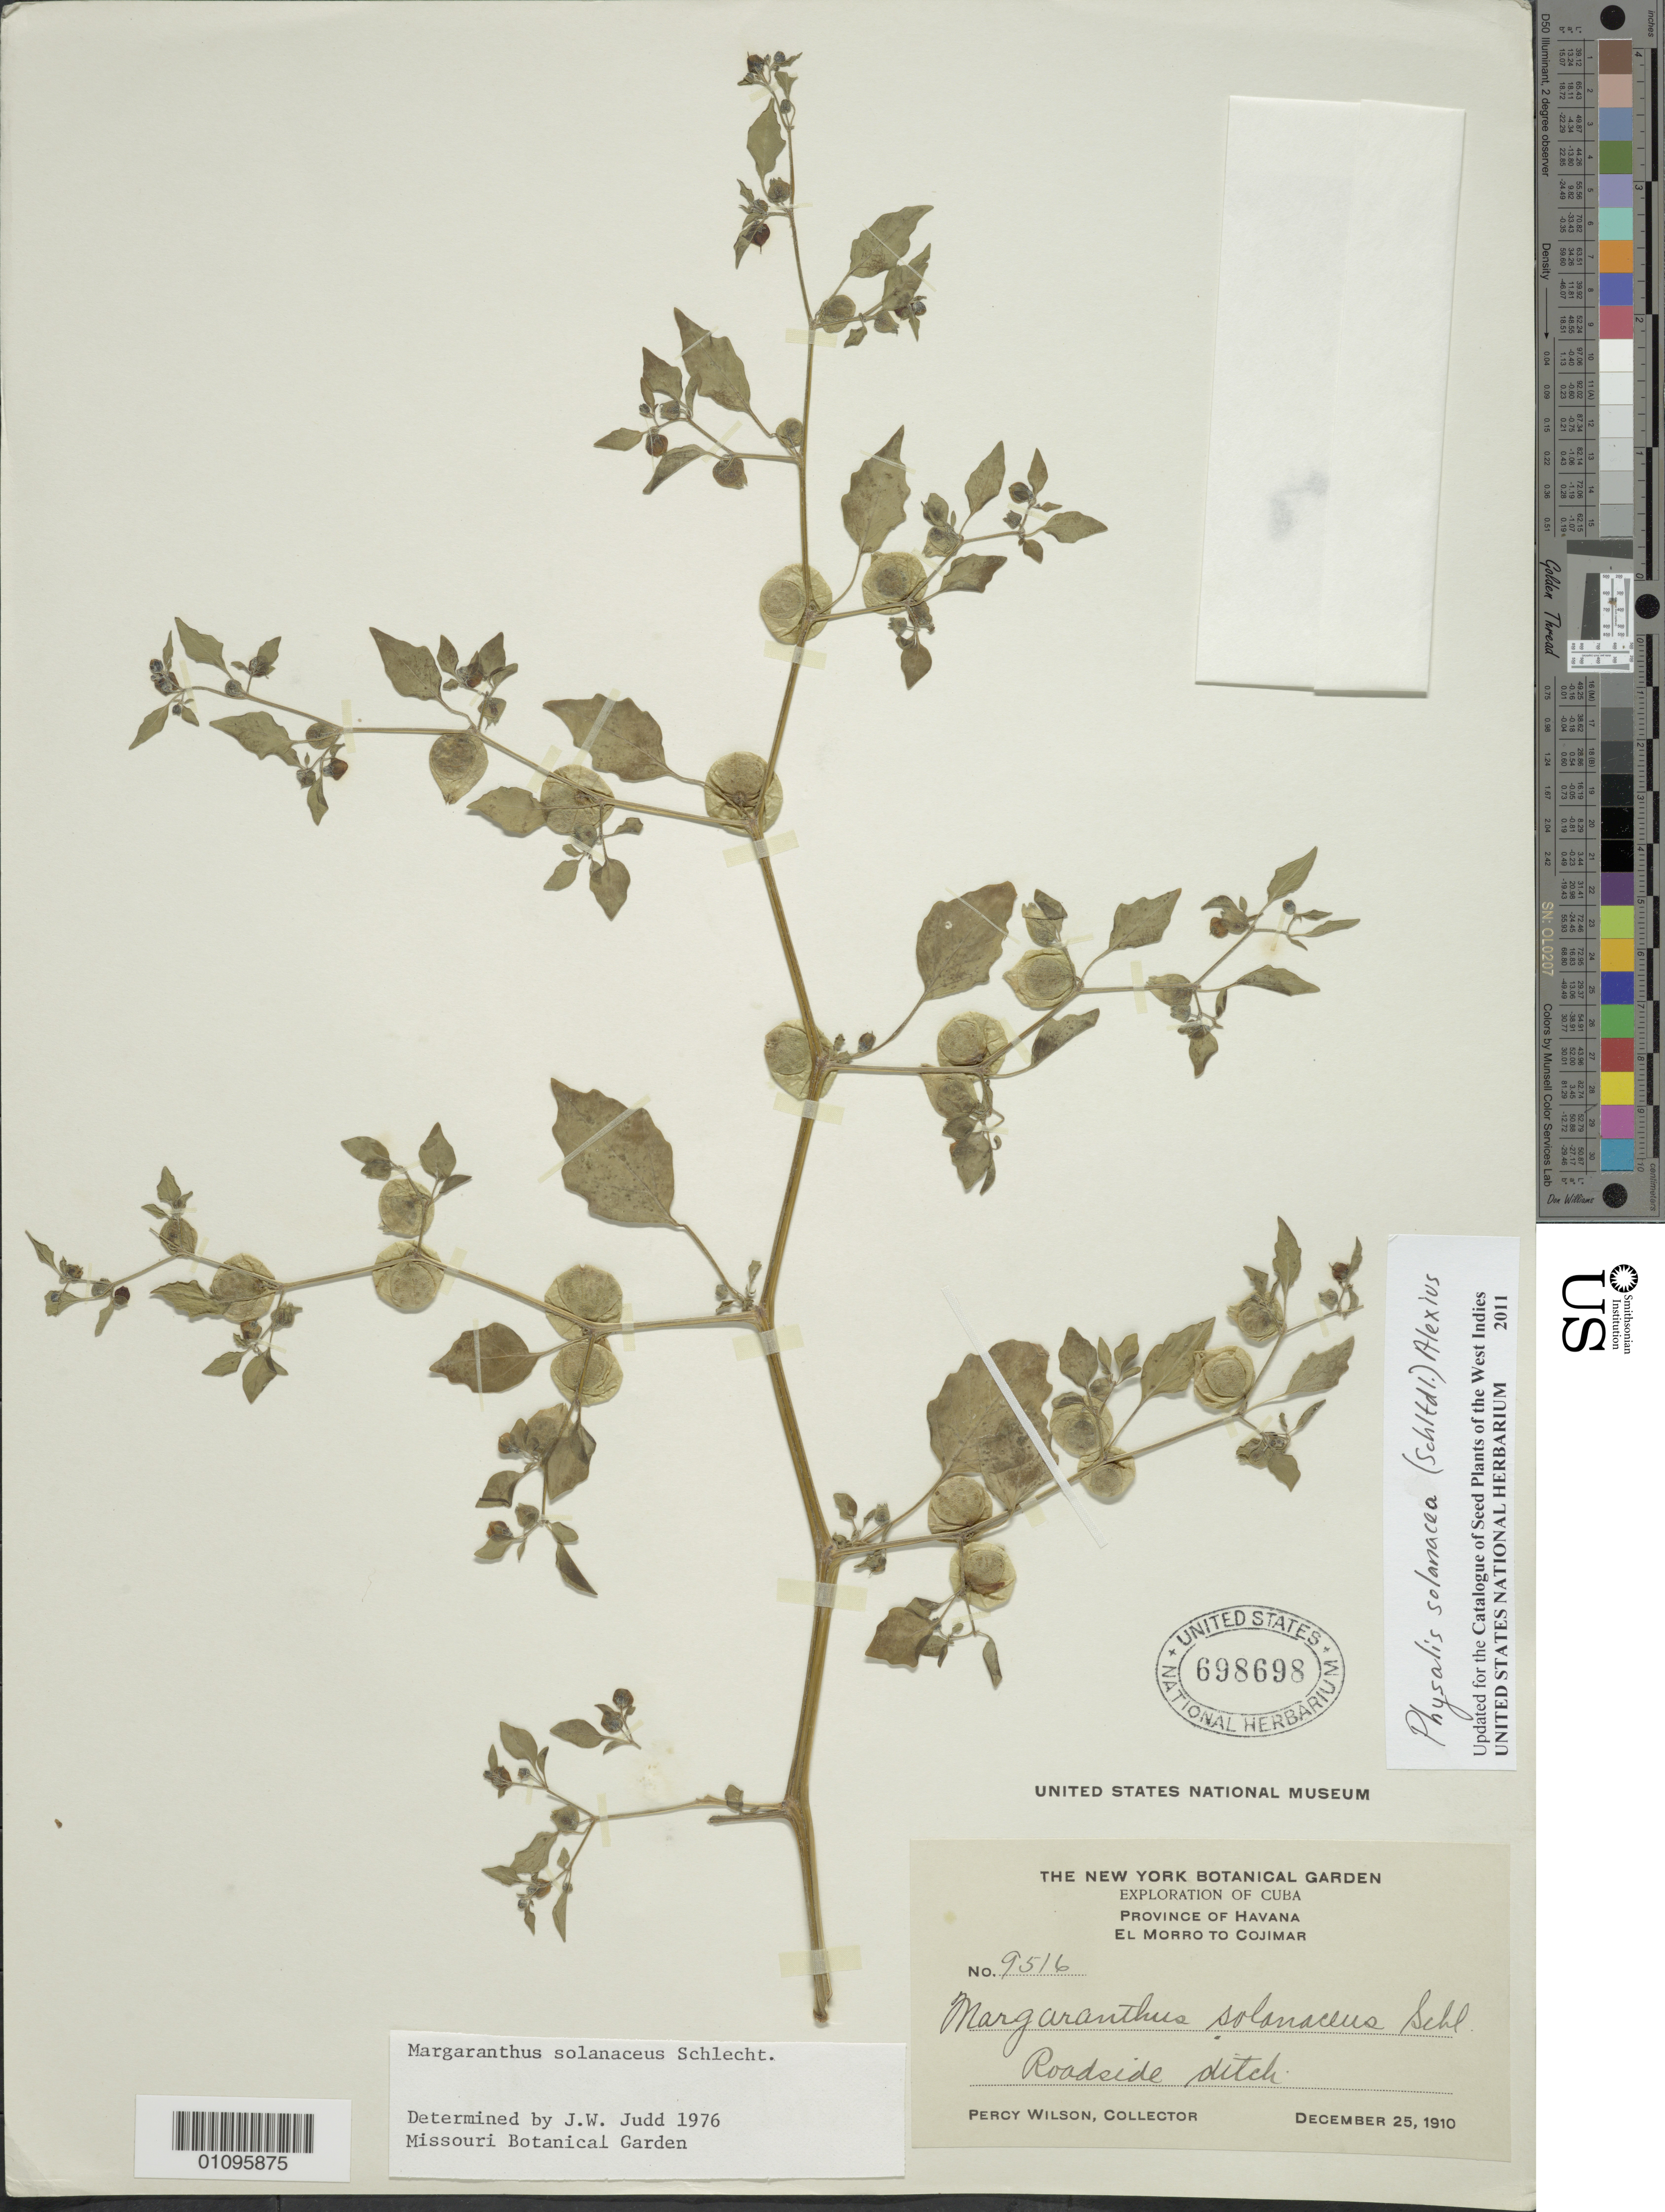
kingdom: Plantae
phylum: Tracheophyta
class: Magnoliopsida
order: Solanales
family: Solanaceae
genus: Physalis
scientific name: Physalis solanacea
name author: (Schltdl.) Axelius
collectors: P. Wilson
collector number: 9516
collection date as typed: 25 Dec 1910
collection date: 1910-12-25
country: Cuba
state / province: La Habana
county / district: Municipio Habana del Este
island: Cuba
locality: El Morro to Cojimar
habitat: Roadside ditch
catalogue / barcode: US 698698